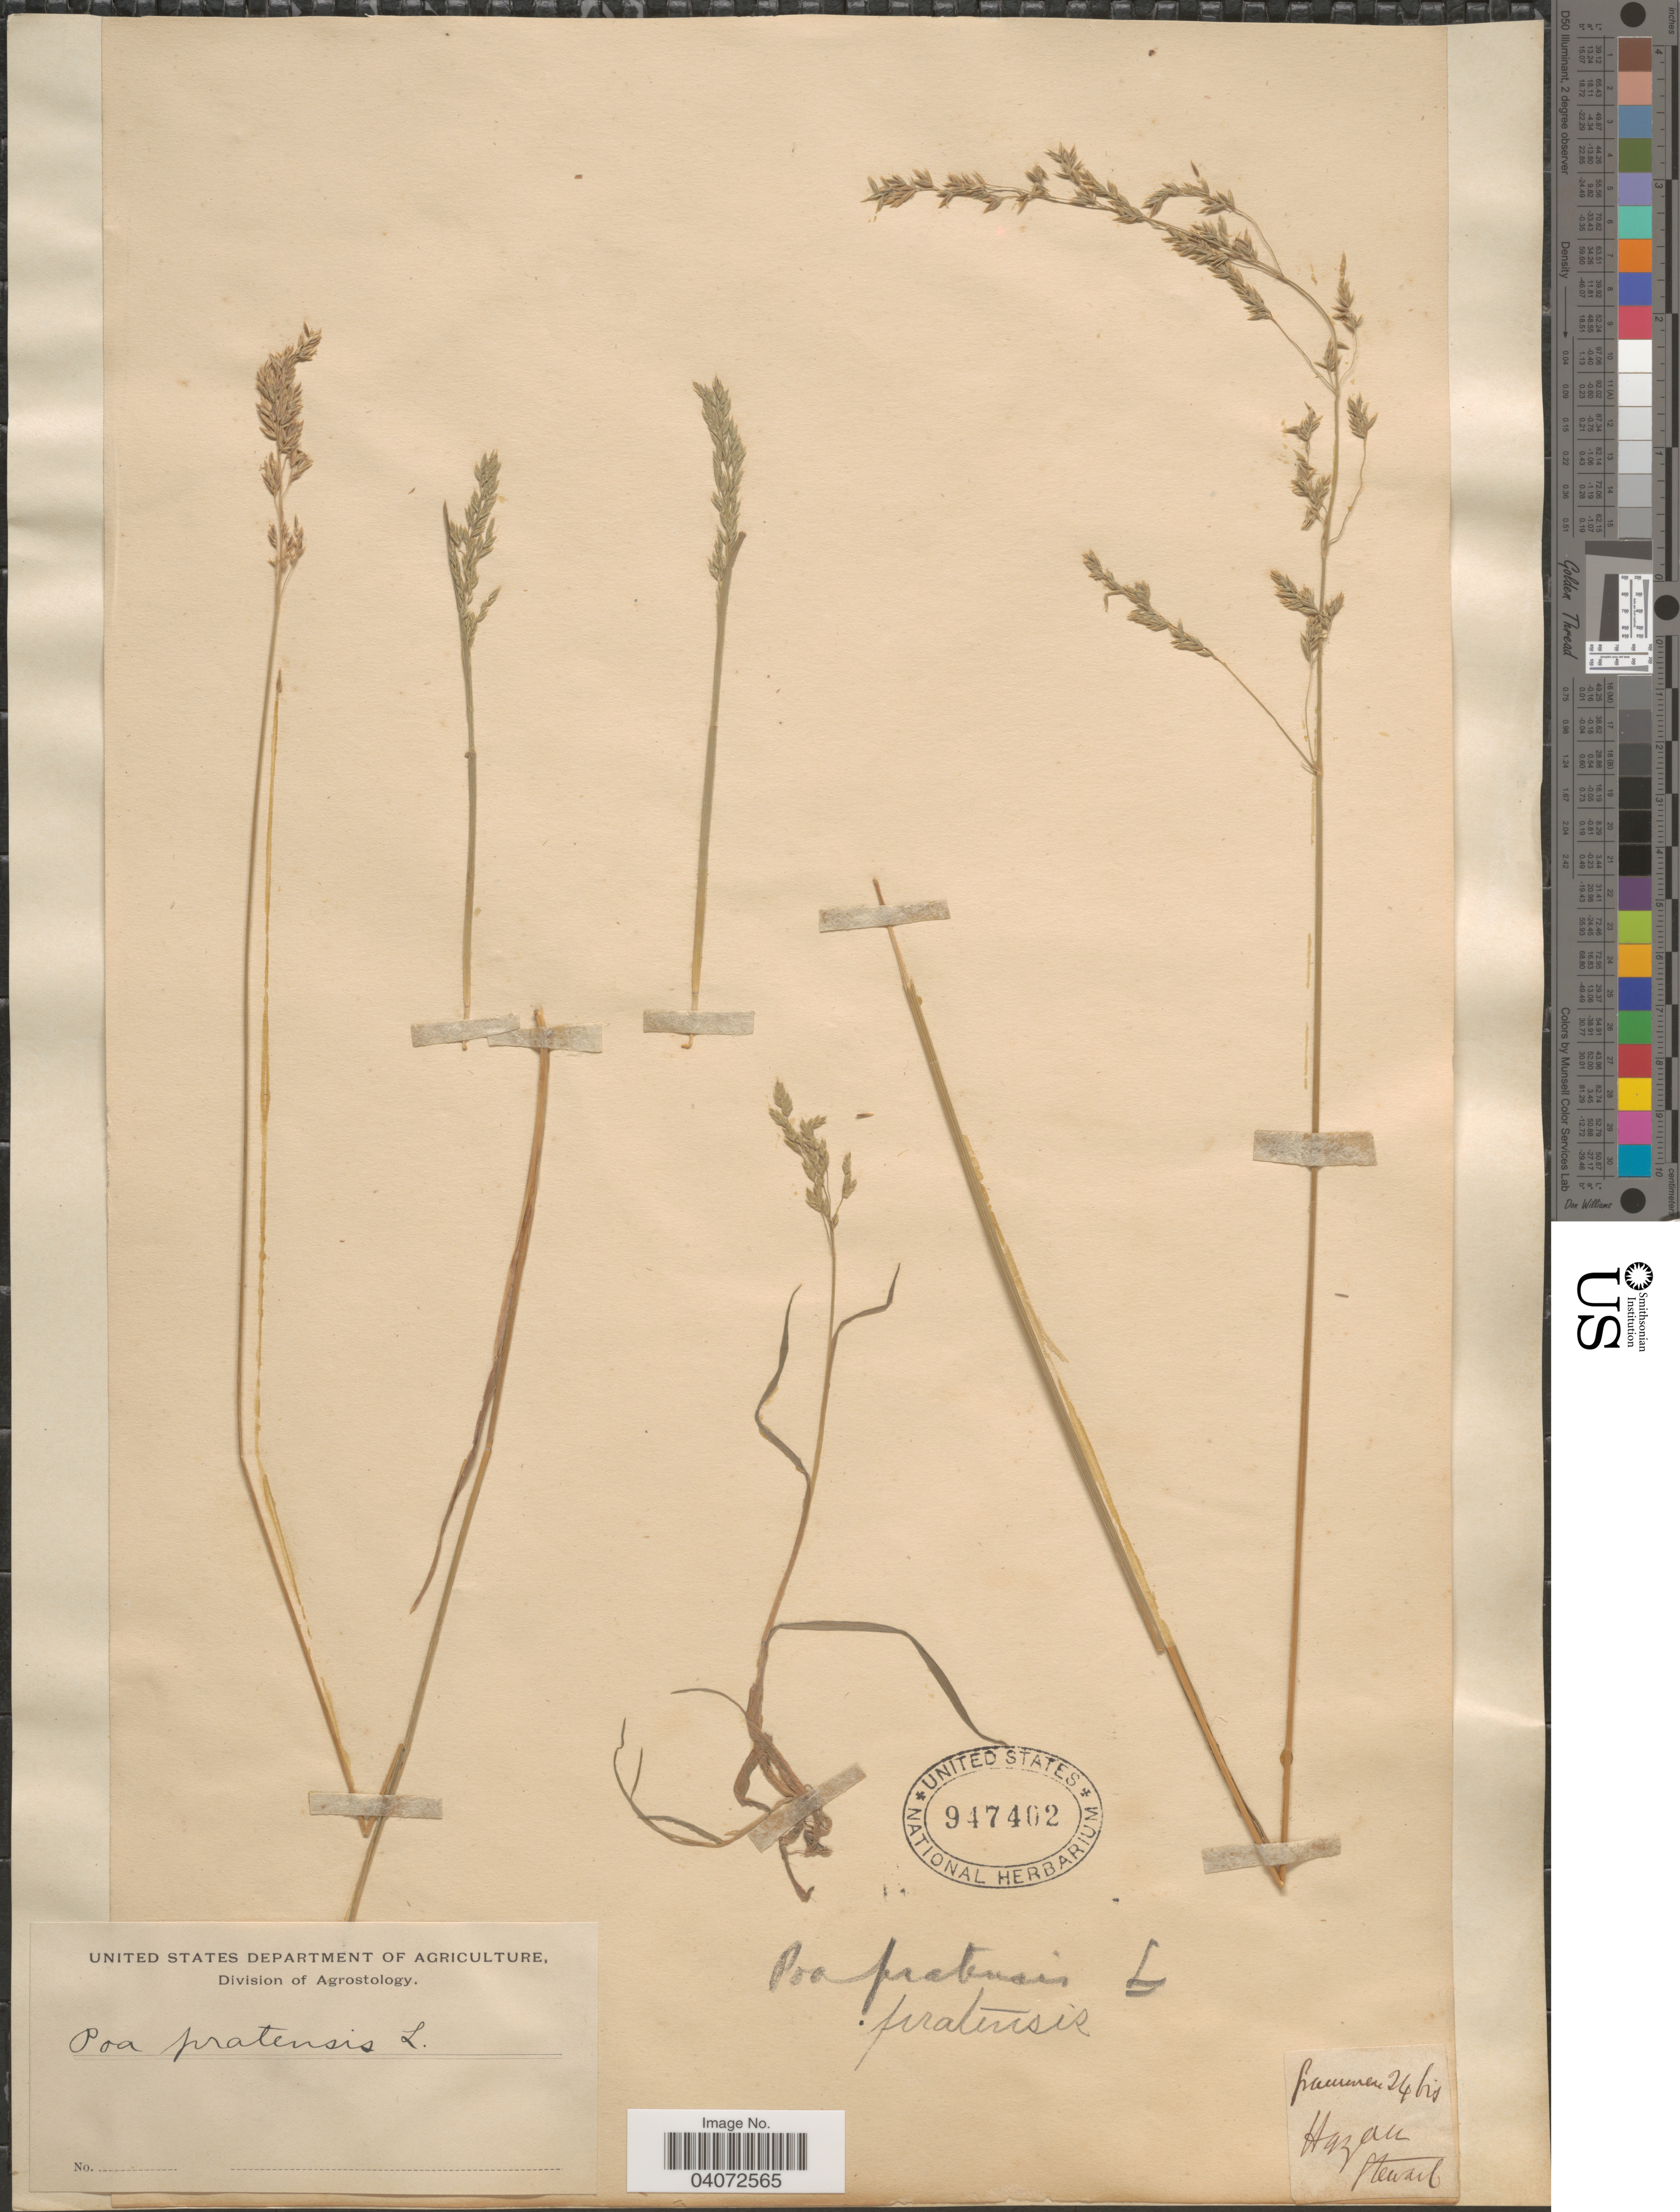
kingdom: Plantae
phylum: Tracheophyta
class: Liliopsida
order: Poales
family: Poaceae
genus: Poa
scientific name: Poa pratensis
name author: L.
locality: Hazan Newart. [interpreted]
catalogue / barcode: US 947402